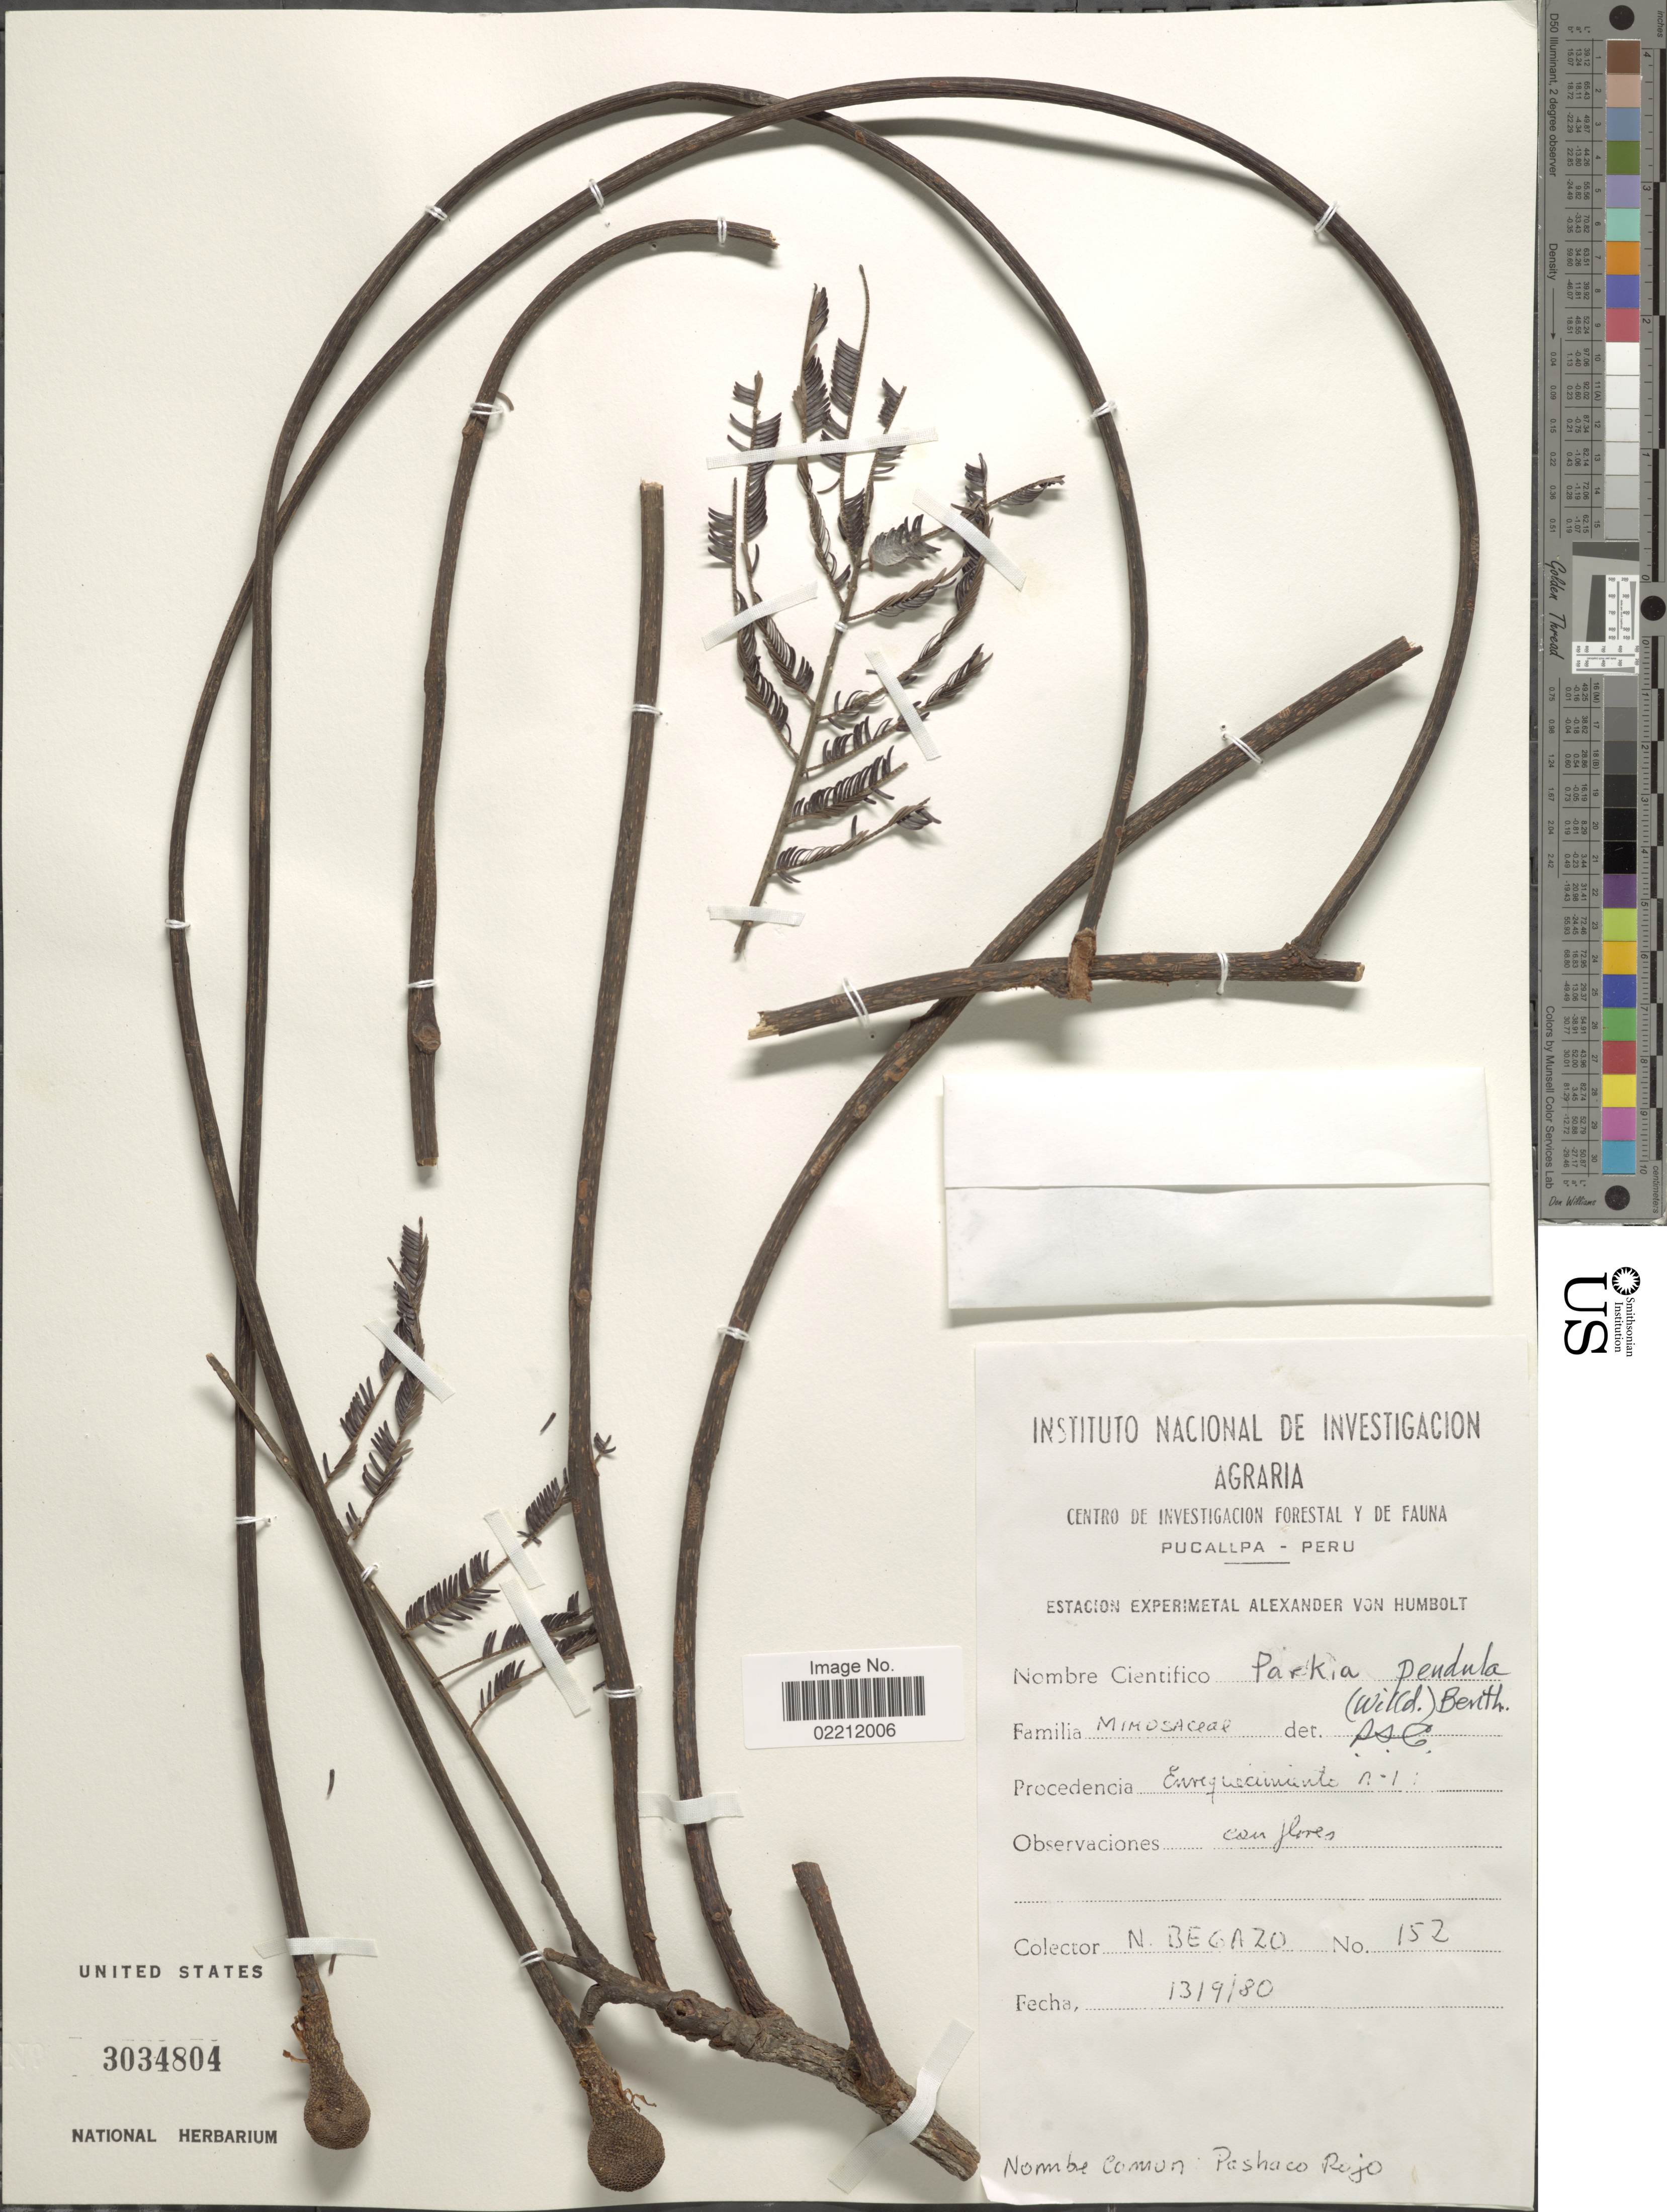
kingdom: Plantae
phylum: Tracheophyta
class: Magnoliopsida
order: Fabales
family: Fabaceae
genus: Parkia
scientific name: Parkia pendula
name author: Benth.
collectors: N. Begazo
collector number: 152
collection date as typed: Transcribed d/m/y: 13/9/80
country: Peru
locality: enriquecimiento [interpreted] n-11.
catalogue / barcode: US 3034804